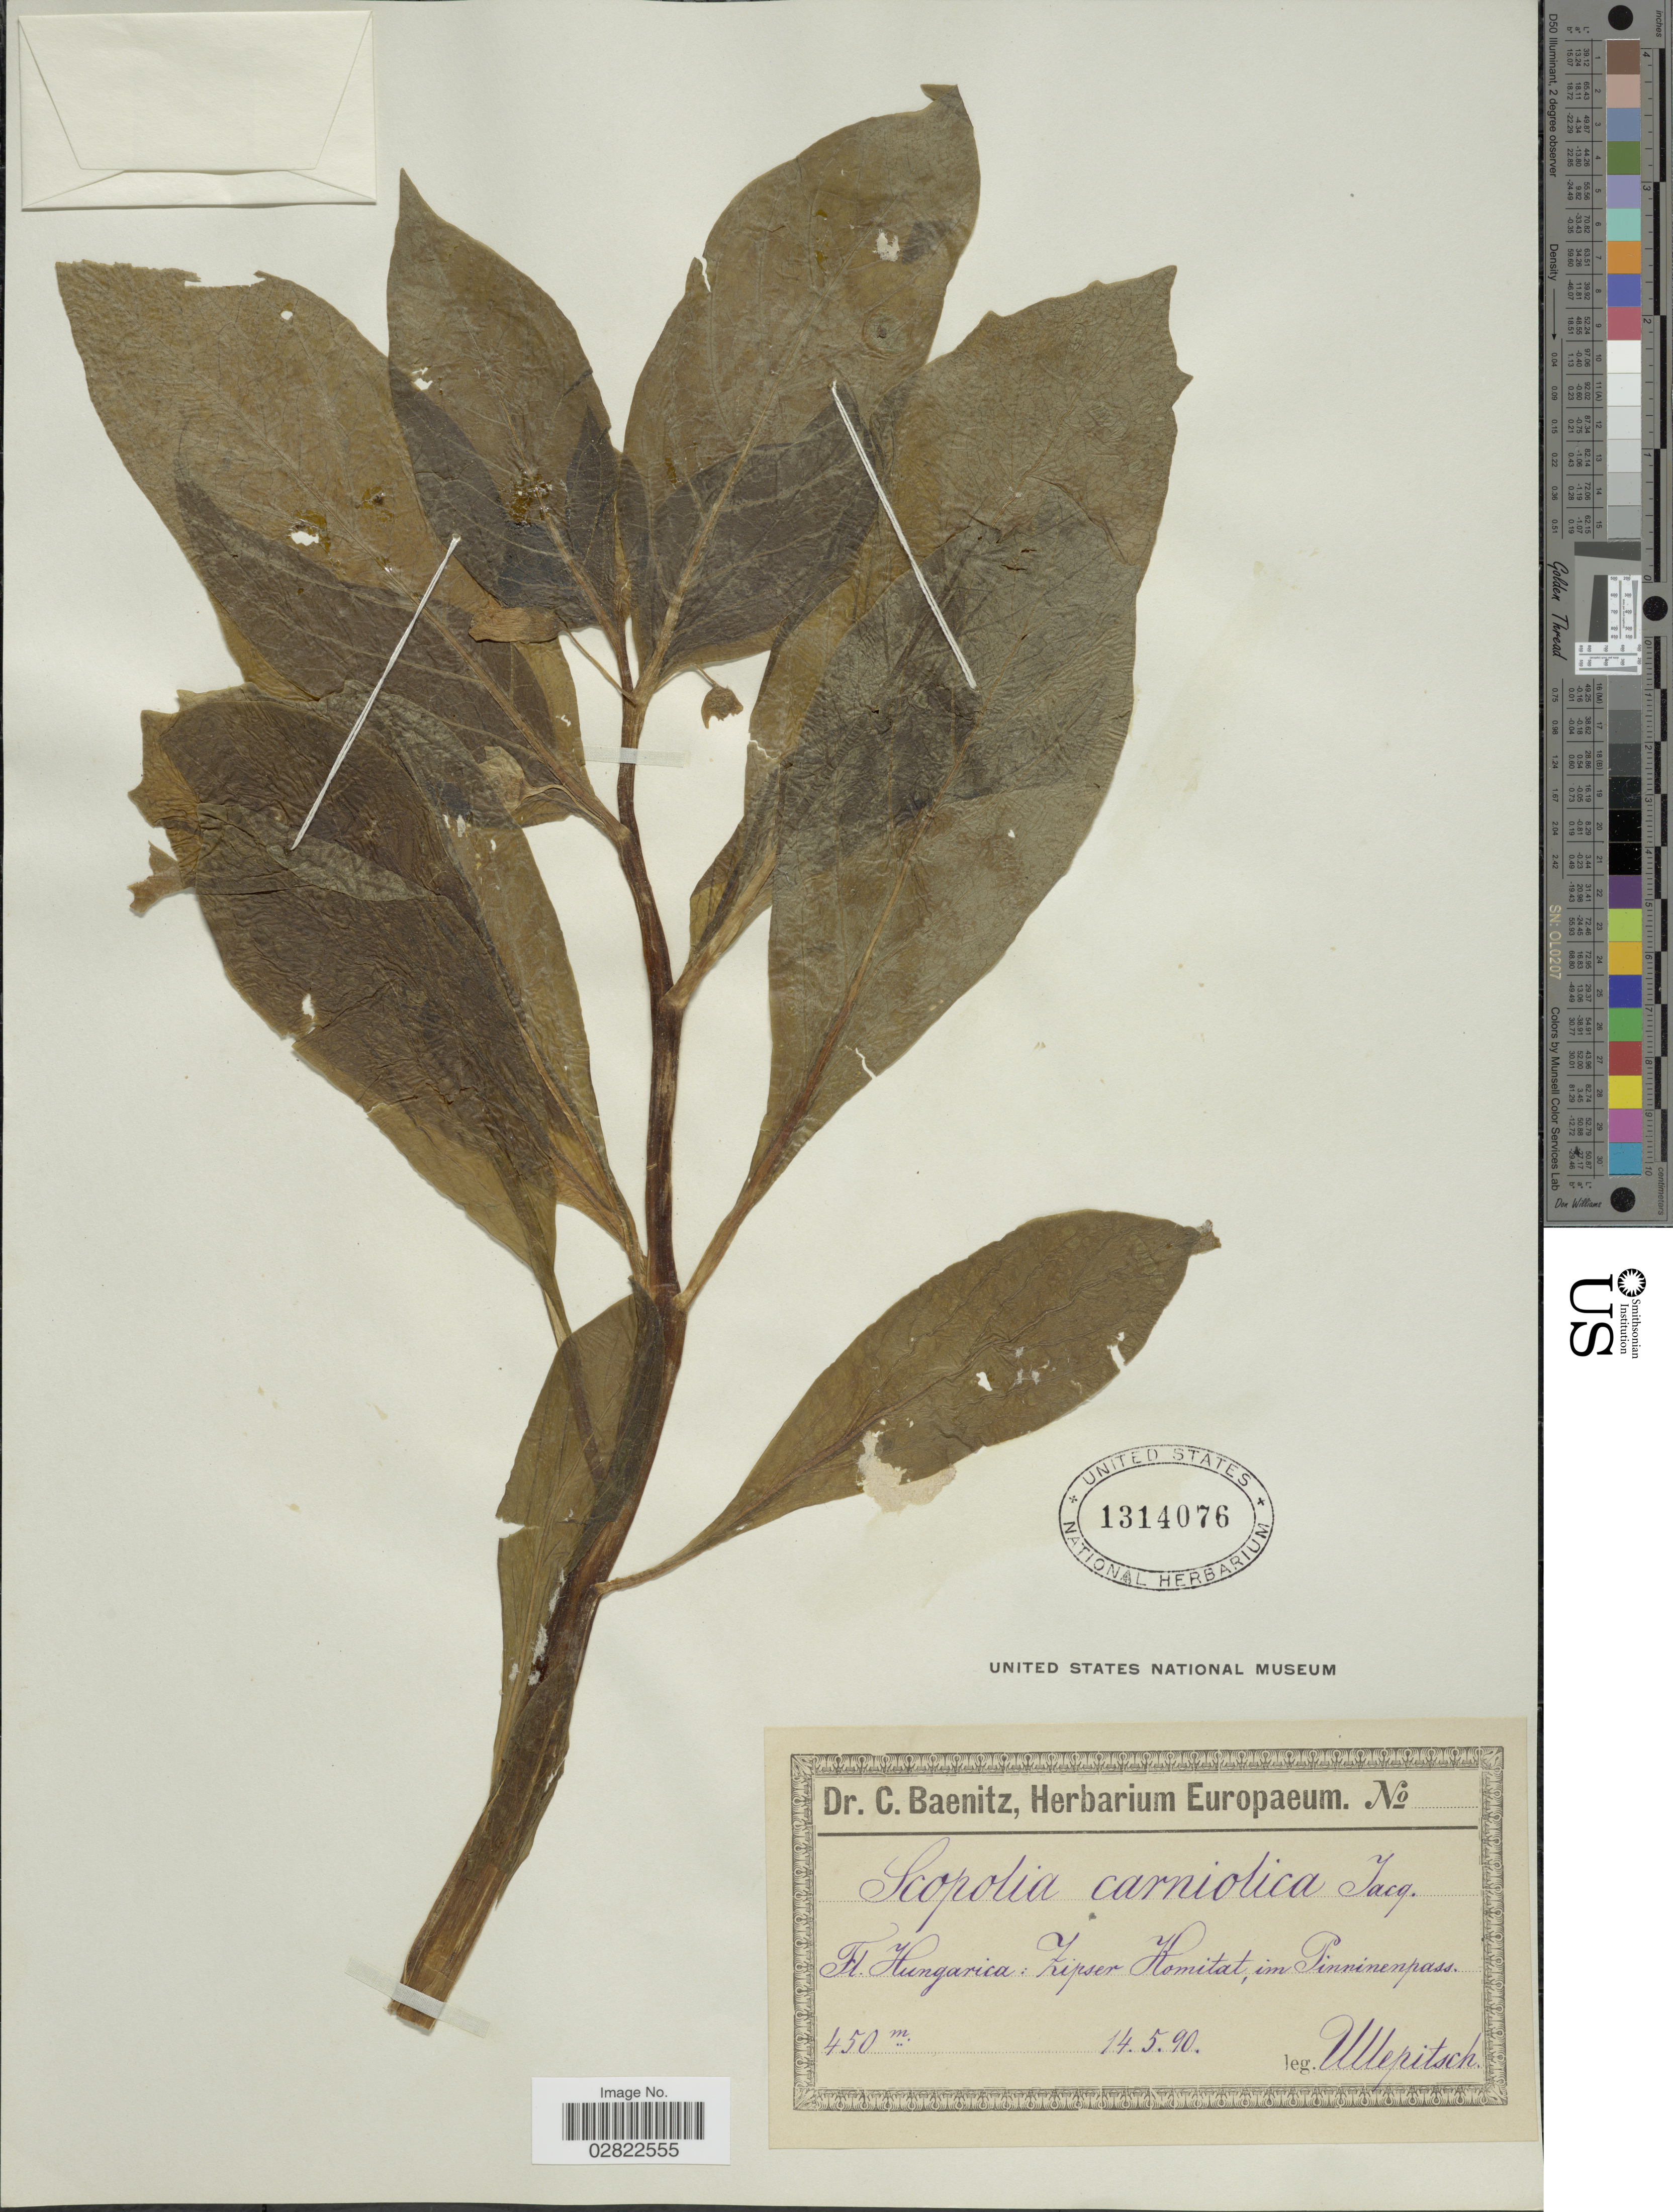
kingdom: Plantae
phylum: Tracheophyta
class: Magnoliopsida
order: Solanales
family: Solanaceae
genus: Scopolia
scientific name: Scopolia carniolica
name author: Jacq.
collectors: Ullepitsch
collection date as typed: Transcribed d/m/y: 14/5/90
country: Hungary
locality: Zipser Homitat, im Pinninenpass.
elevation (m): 450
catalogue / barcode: US 1314076